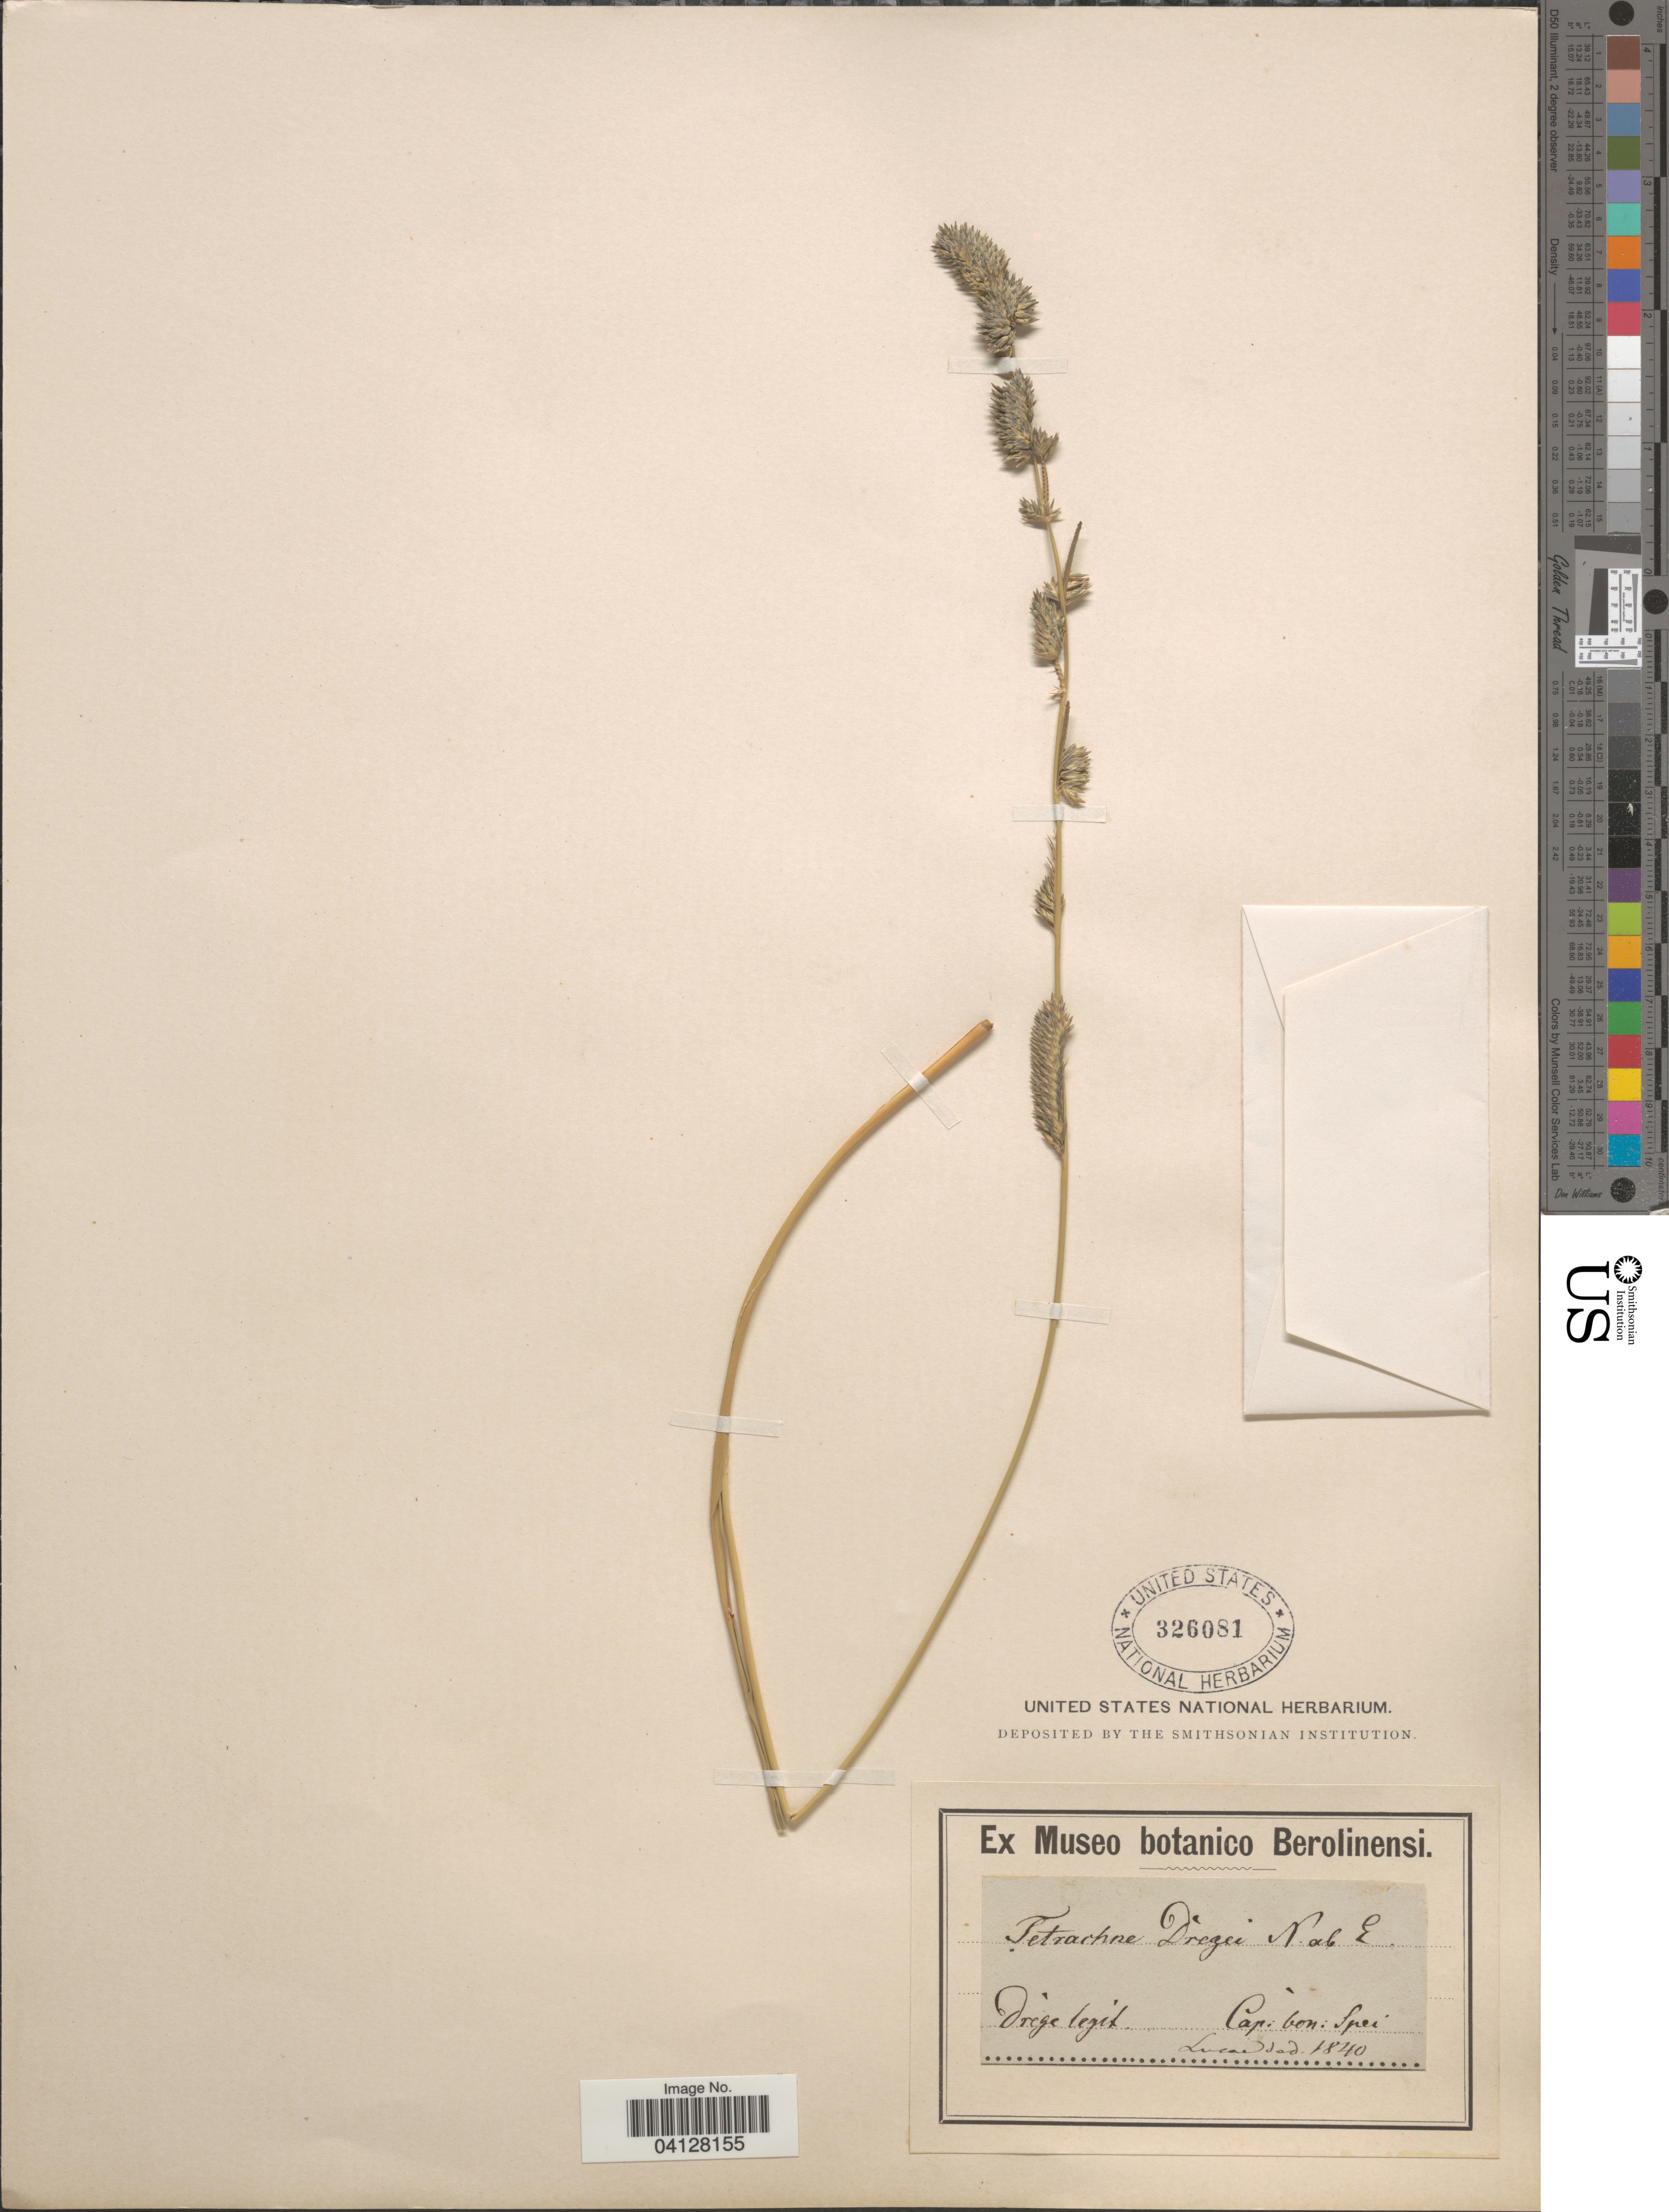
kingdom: Plantae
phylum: Tracheophyta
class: Liliopsida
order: Poales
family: Poaceae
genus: Tetrachne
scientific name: Tetrachne dregei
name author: Nees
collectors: Drege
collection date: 1840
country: South Africa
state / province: Western Cape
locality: Cap: bon: Spei.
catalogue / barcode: US 326081